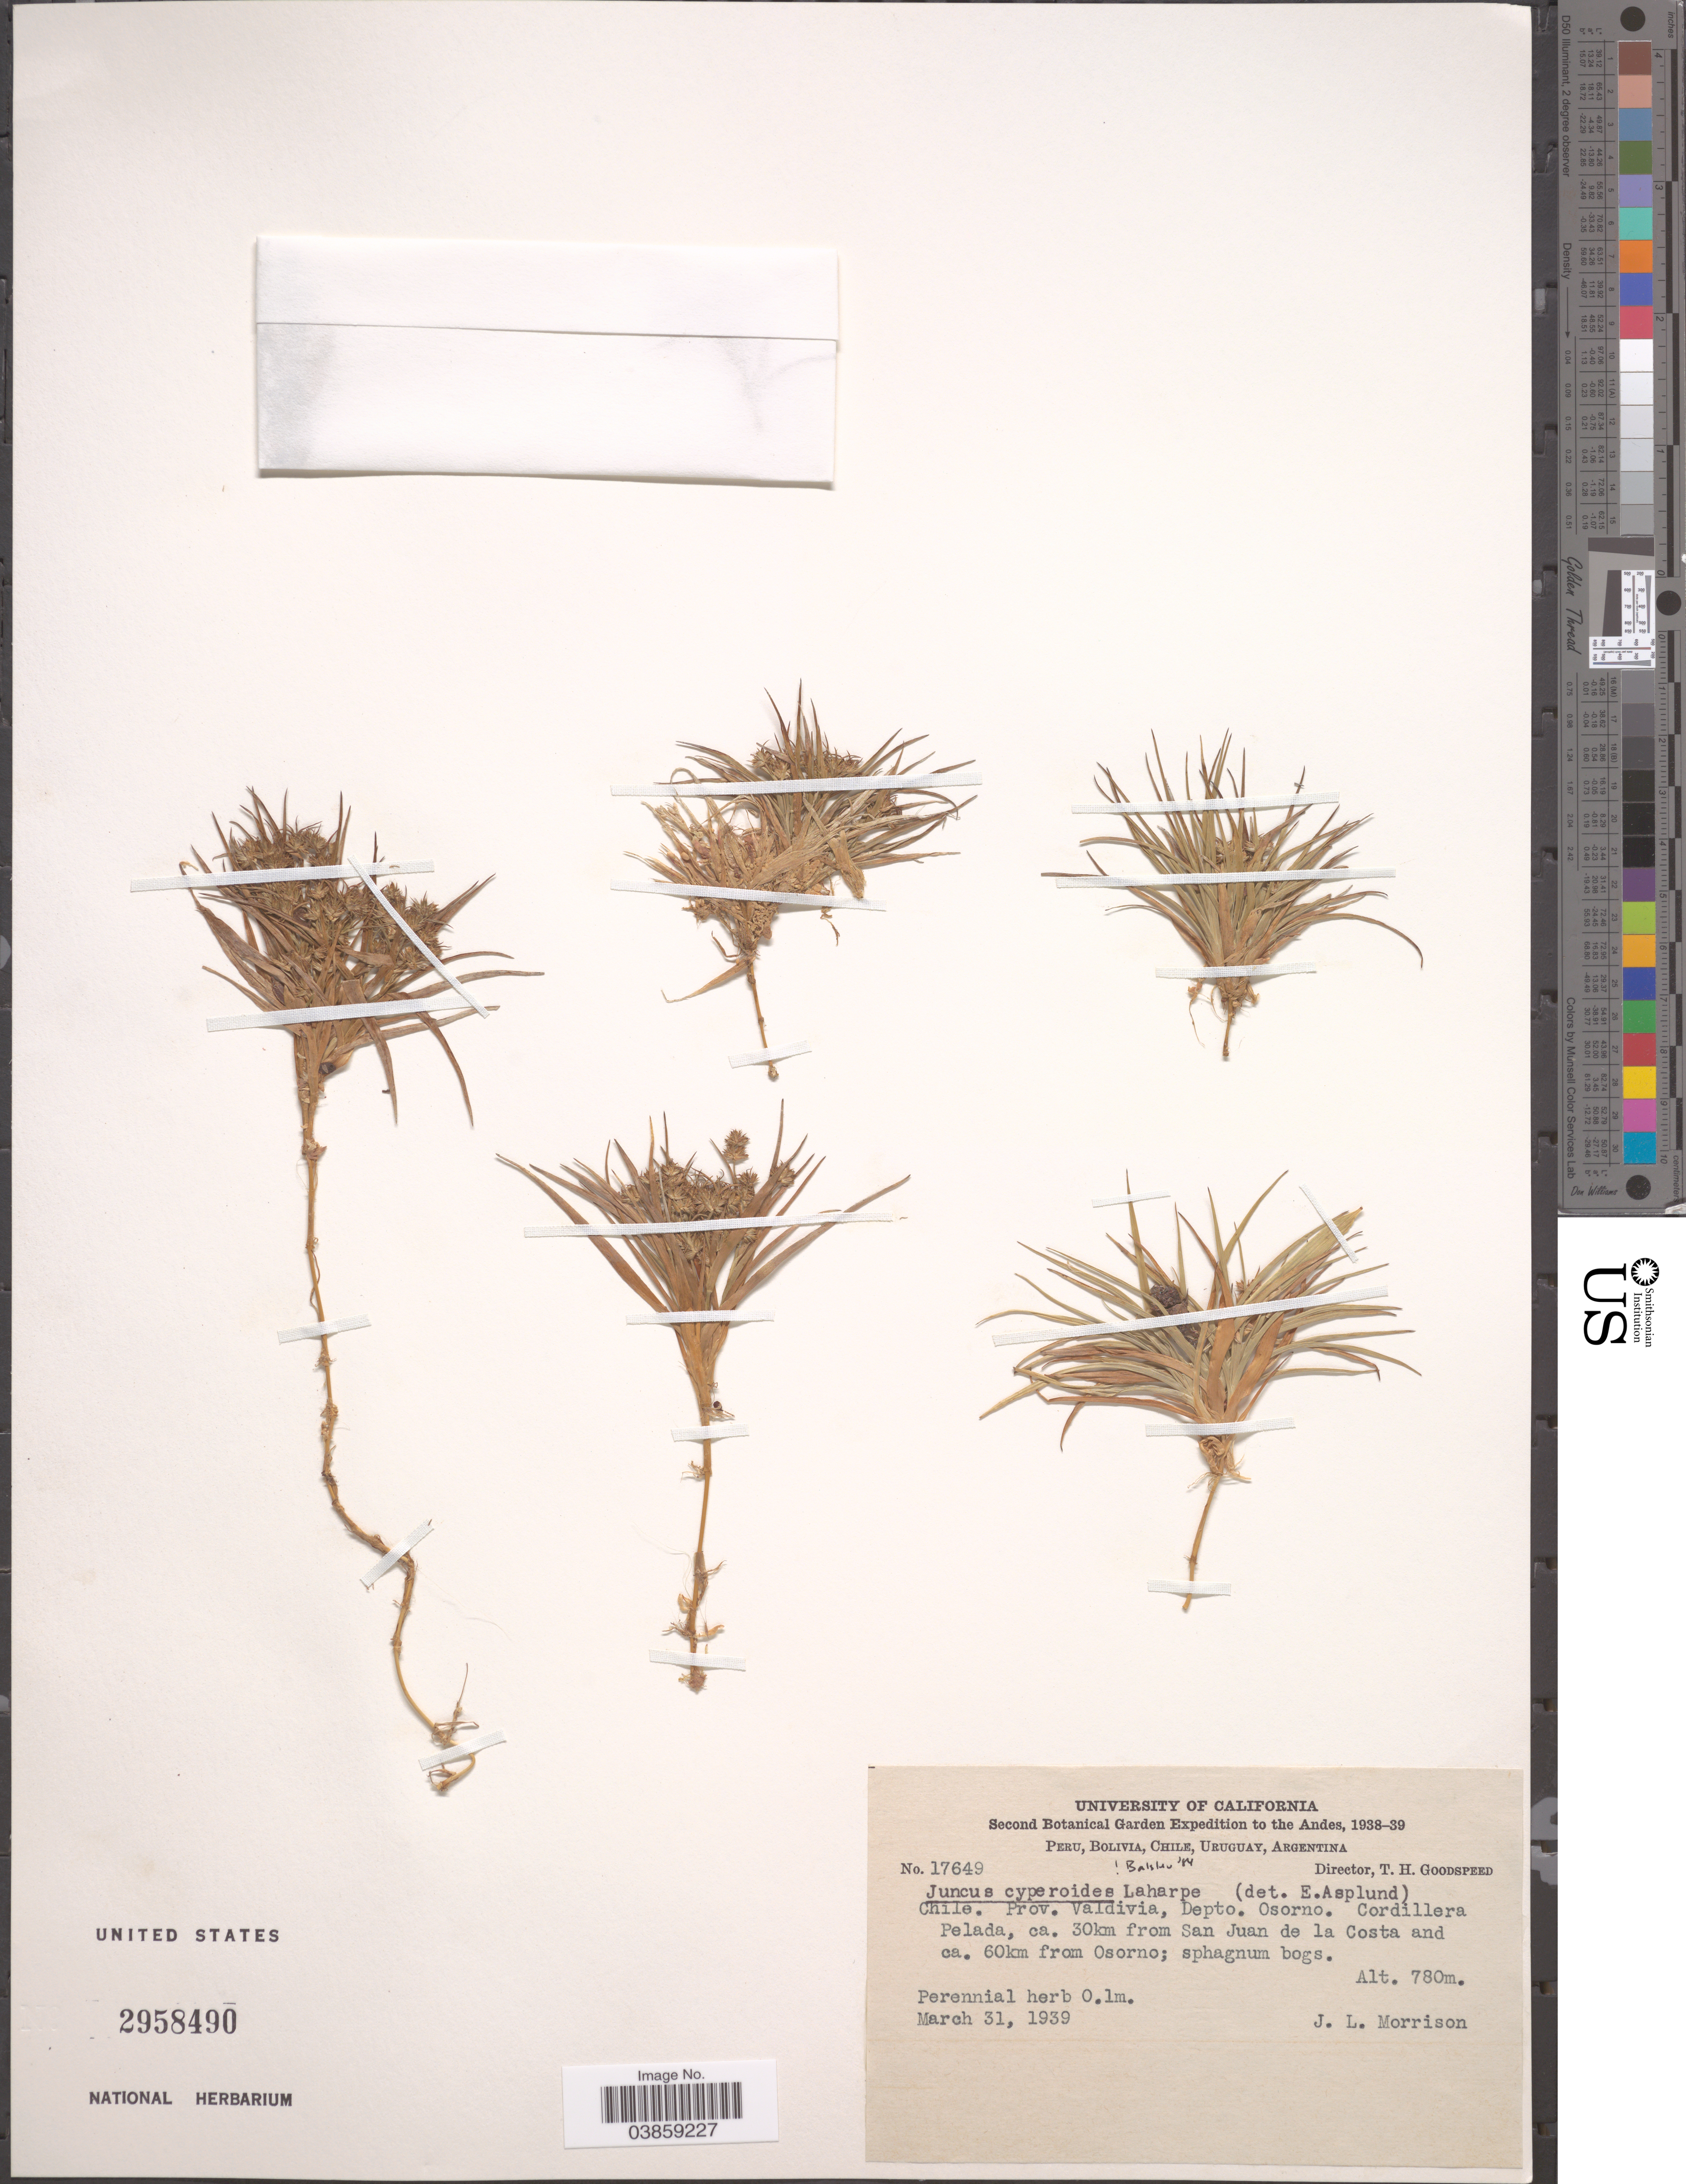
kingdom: Plantae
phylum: Tracheophyta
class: Liliopsida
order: Poales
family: Juncaceae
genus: Juncus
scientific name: Juncus cyperoides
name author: Laharpe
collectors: J. Morrison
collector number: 17649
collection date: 1939-03-31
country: Chile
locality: Prov. Valdivia, Depto. Osorno. Cordillera Pelada, ca. 30km from San Juan de la Costa and ca. 60km from Osorno.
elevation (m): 780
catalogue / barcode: US 2958490